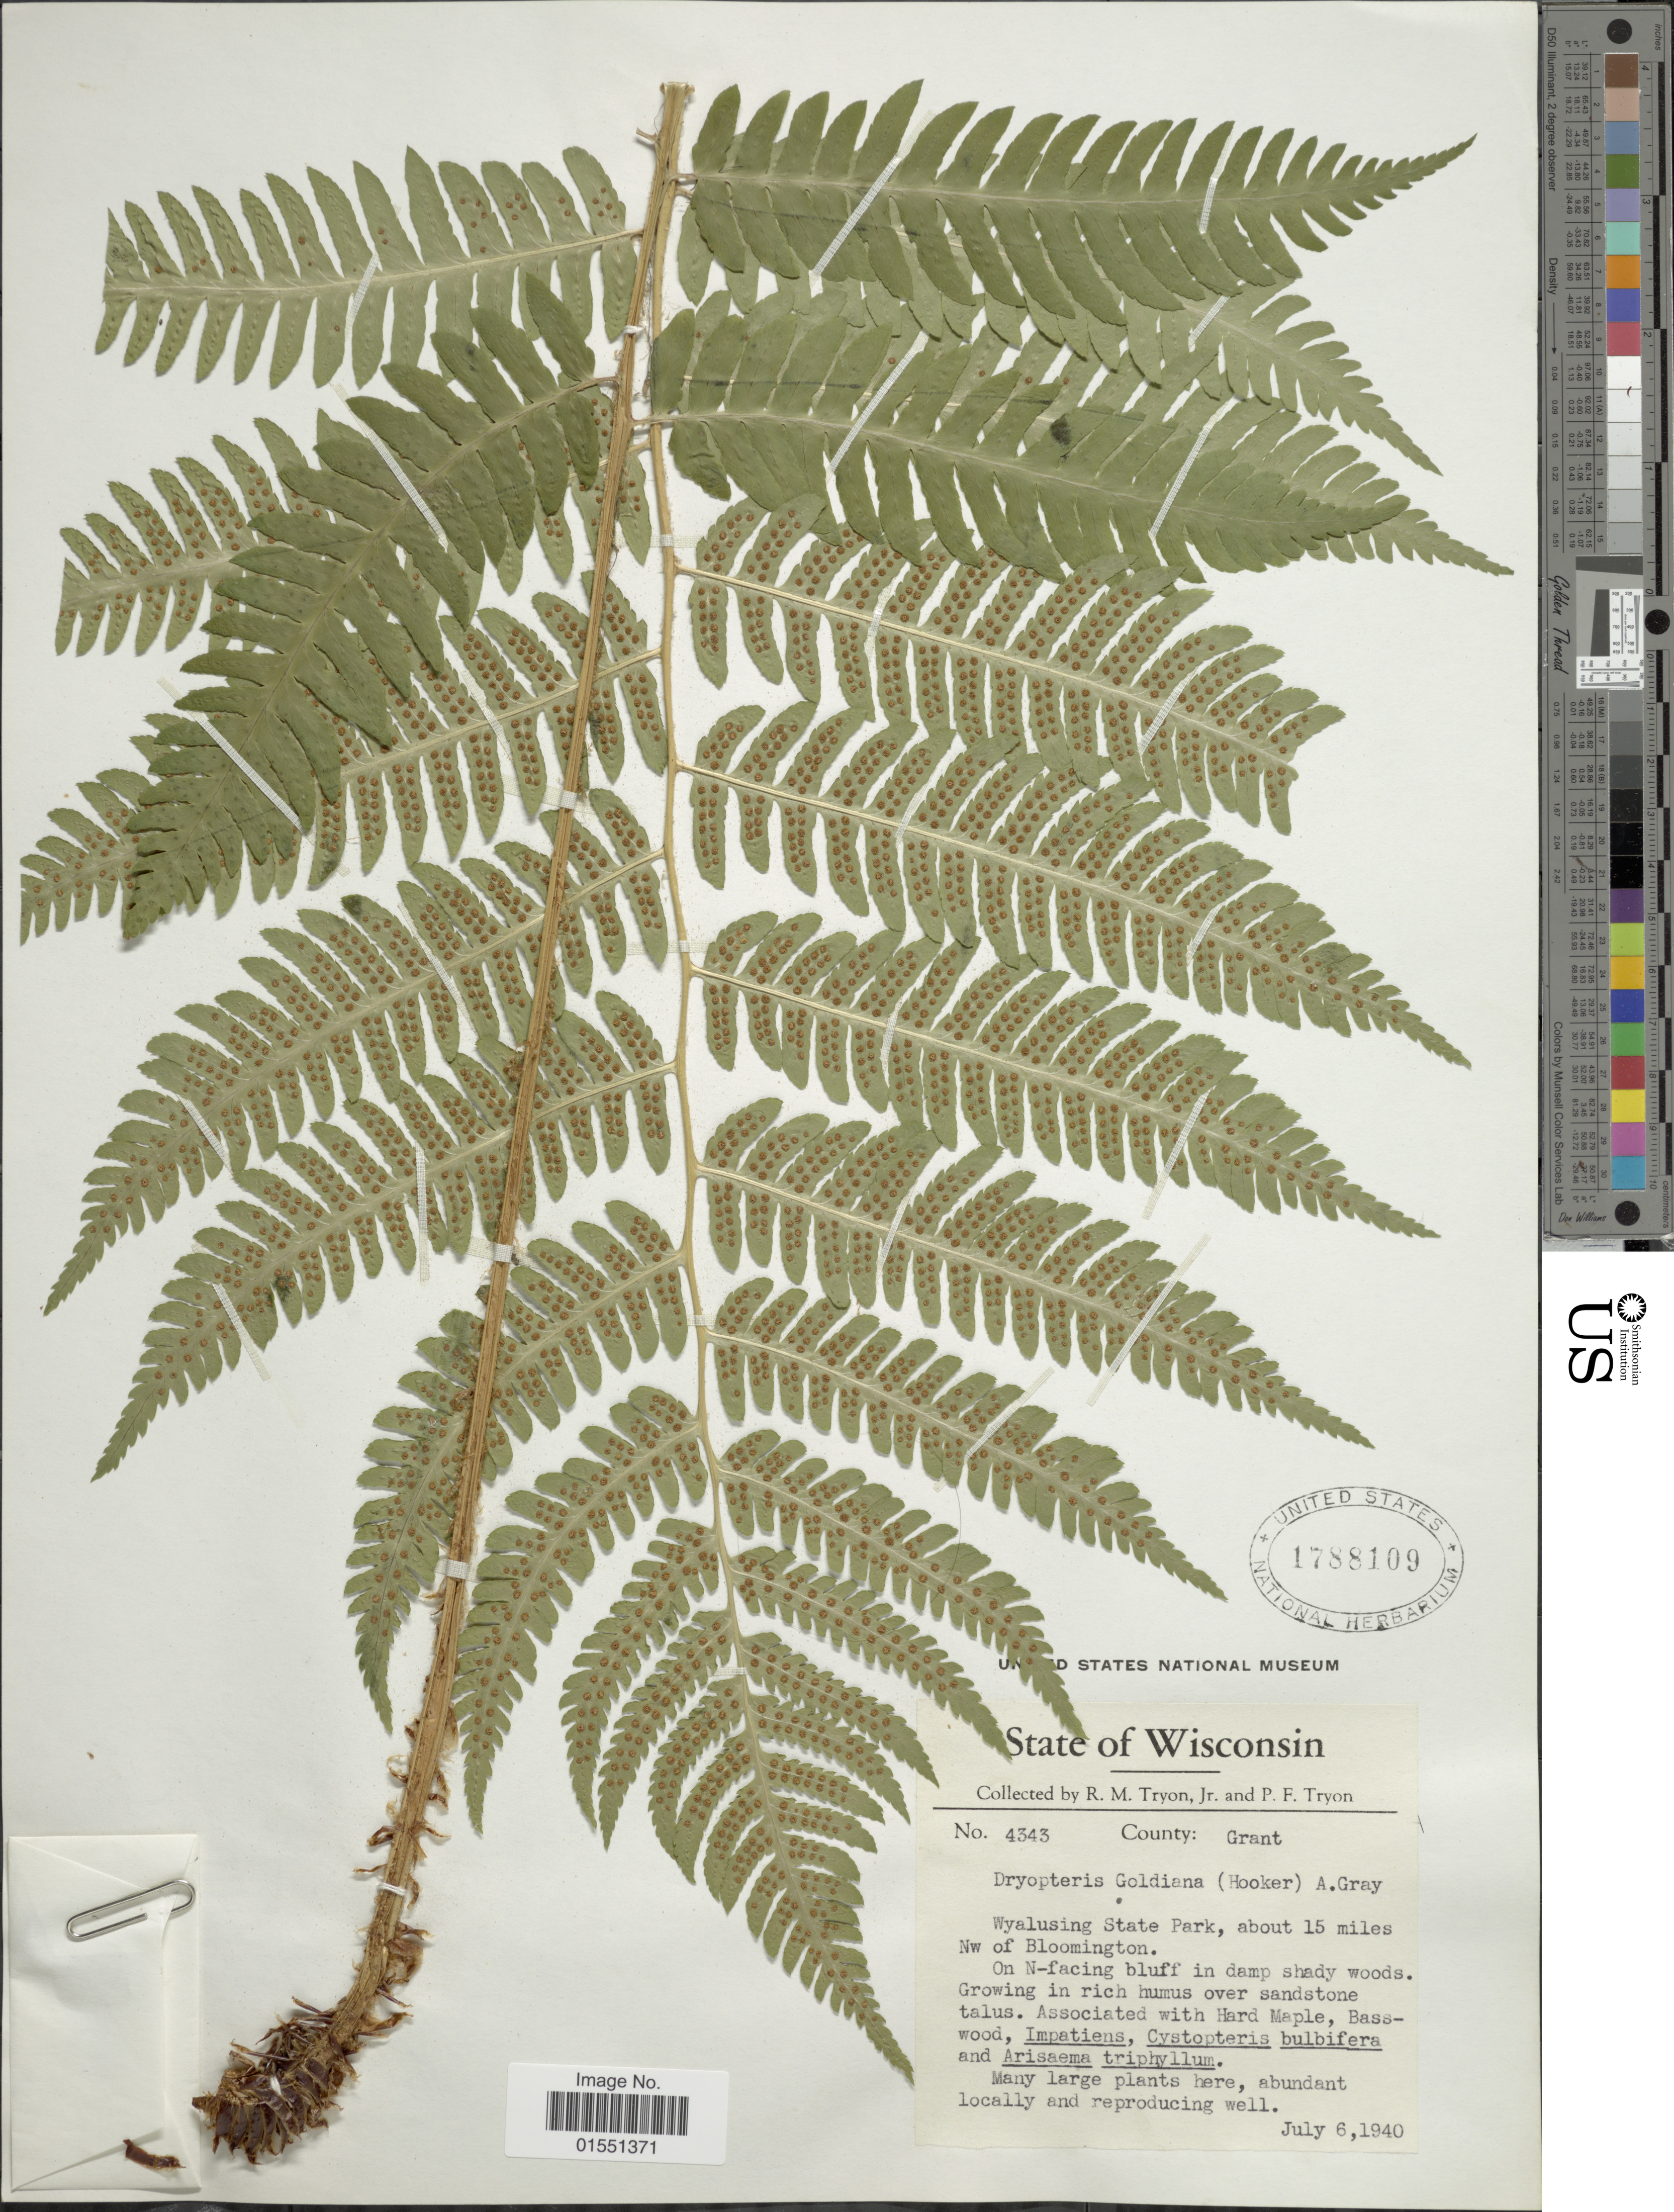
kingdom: Plantae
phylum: Tracheophyta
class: Polypodiopsida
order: Polypodiales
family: Dryopteridaceae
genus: Dryopteris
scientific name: Dryopteris goldiana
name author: (Hook. ex Goldie) A. Gray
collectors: R. M. Tryon & P. Tryon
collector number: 4343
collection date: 1940-07-06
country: United States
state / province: Wisconsin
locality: County: Grant. Wyalusing State park, about 15 miles Nw of Bloomington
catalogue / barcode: US 1788109